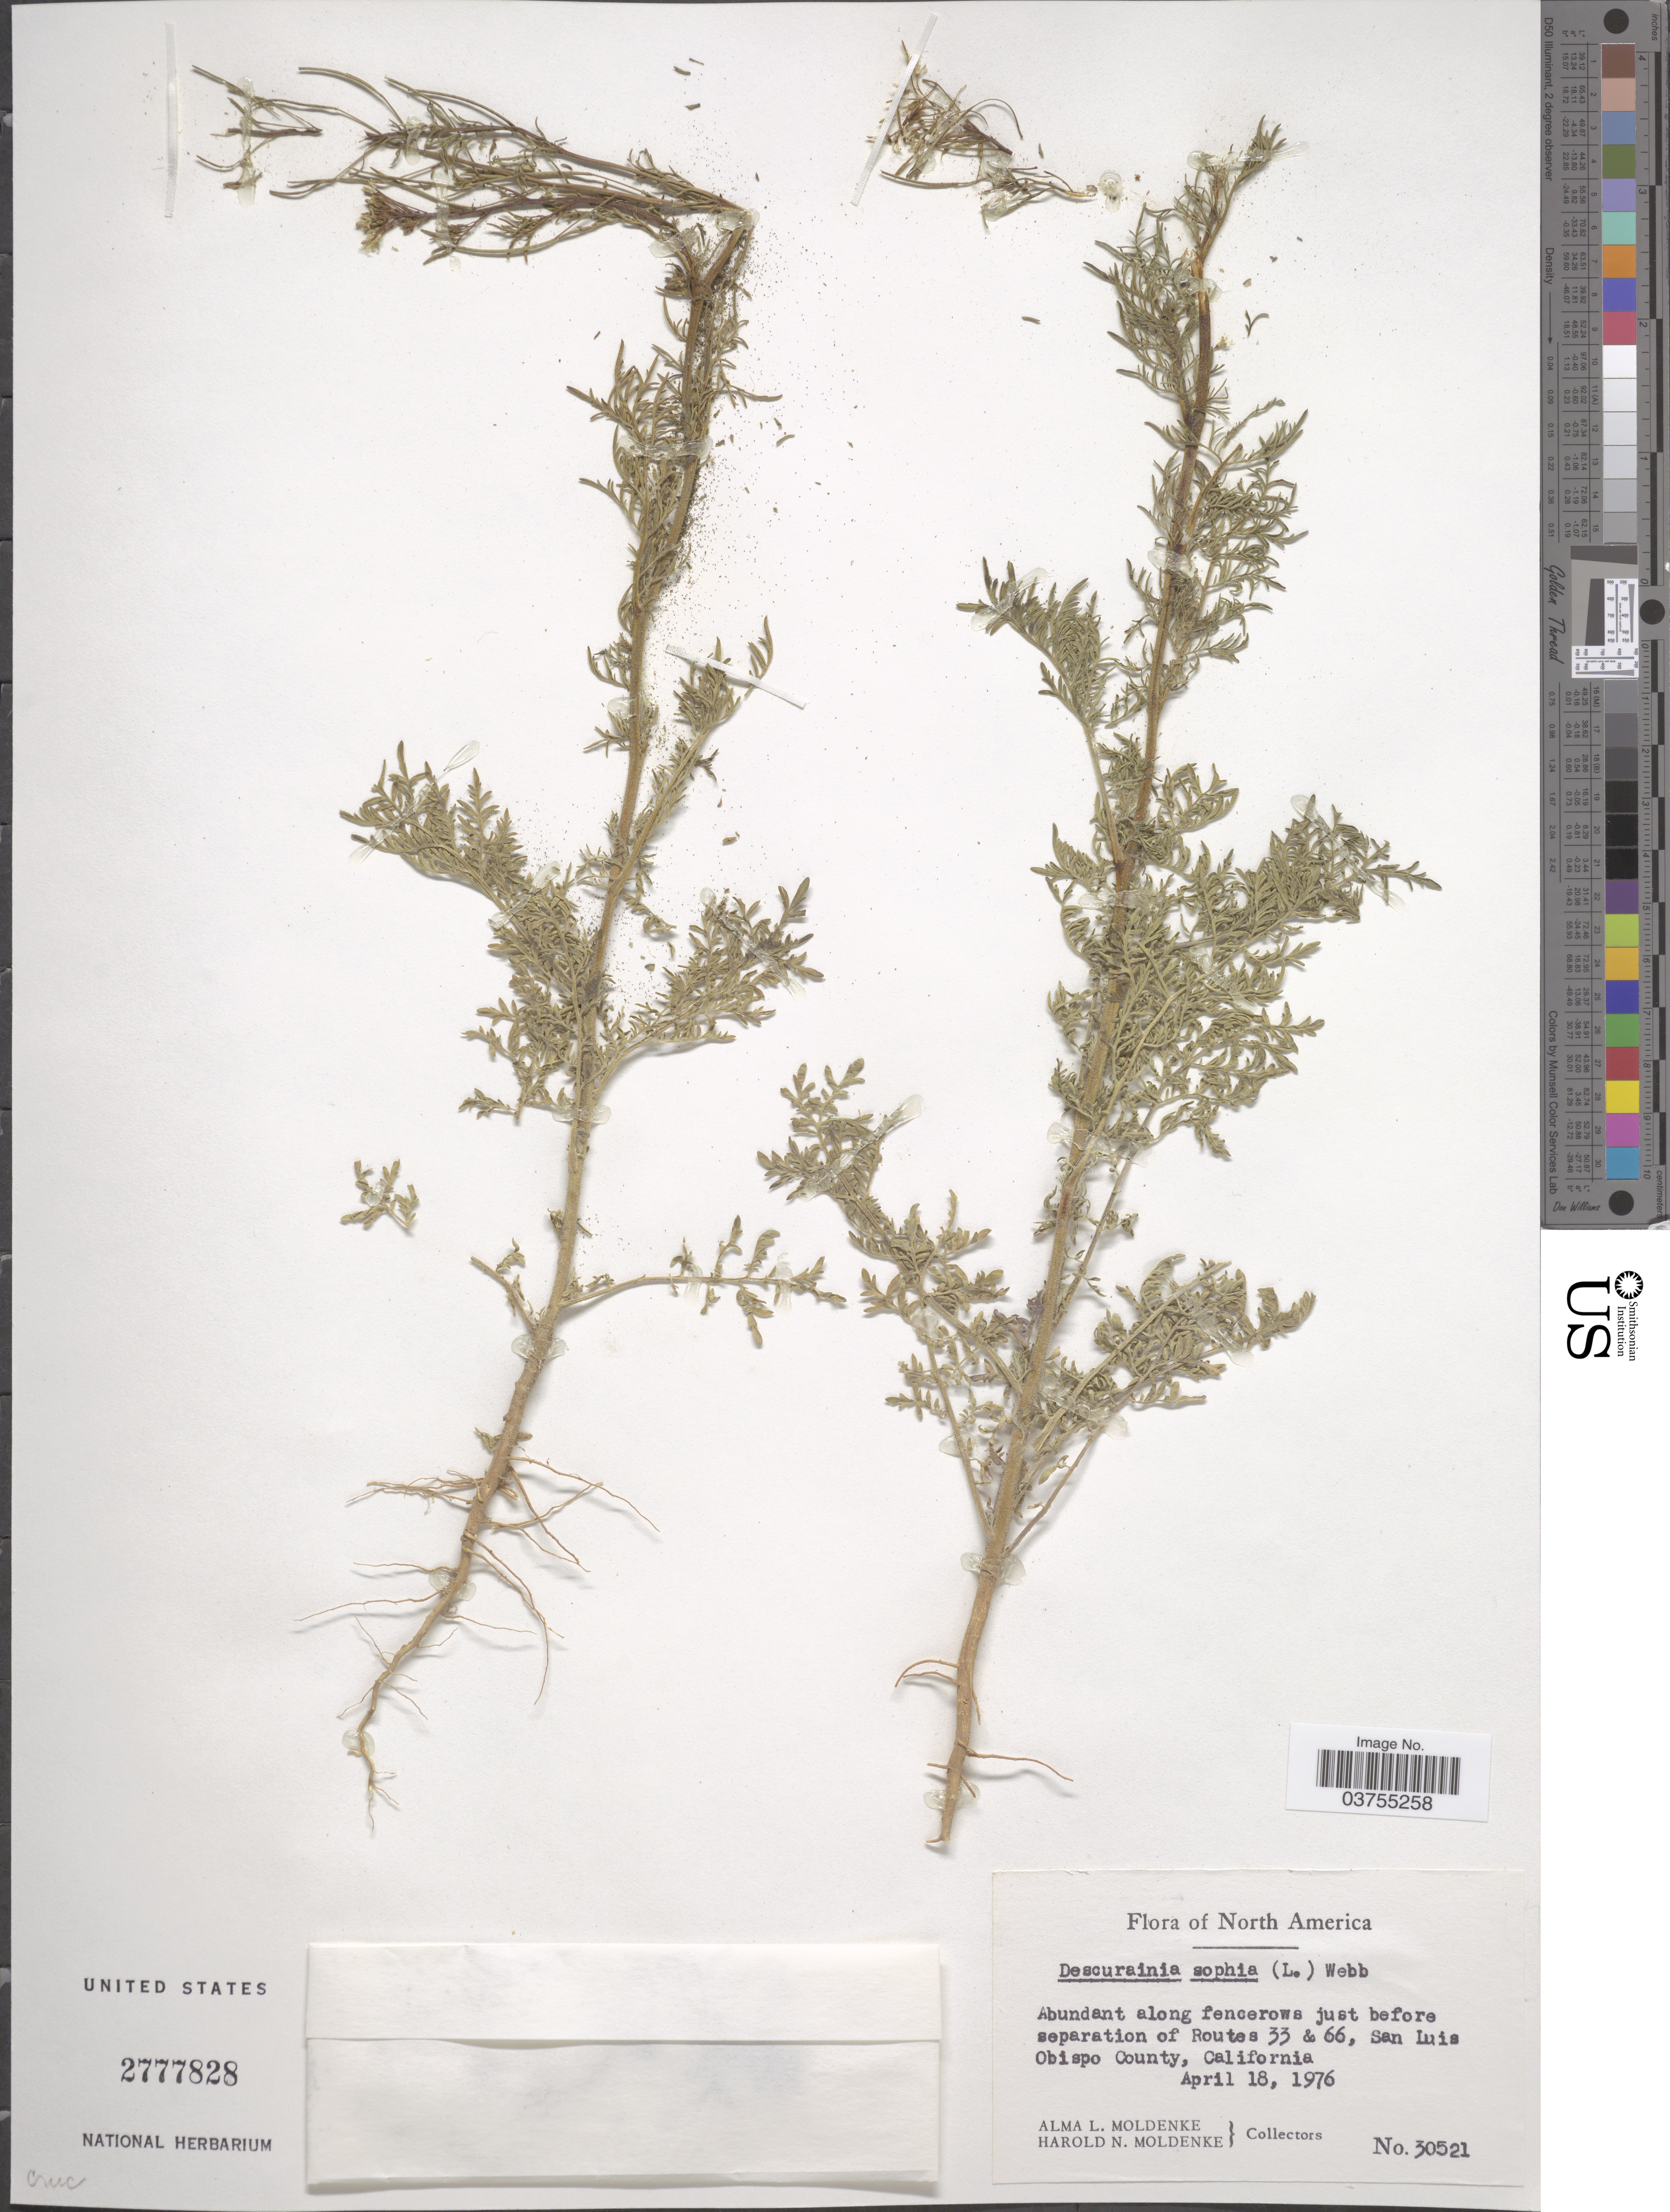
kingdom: Plantae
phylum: Tracheophyta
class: Magnoliopsida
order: Brassicales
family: Brassicaceae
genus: Descurainia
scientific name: Descurainia sophia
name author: (L.) Webb ex Prantl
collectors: A. L. Moldenke & H. N. Moldenke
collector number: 30521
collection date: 1976-04-18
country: United States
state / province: California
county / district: San Luis Obispo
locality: Abundant along fencerows just before separation of Routes 33 & 66, San Luis Obispo County.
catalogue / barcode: US 2777828